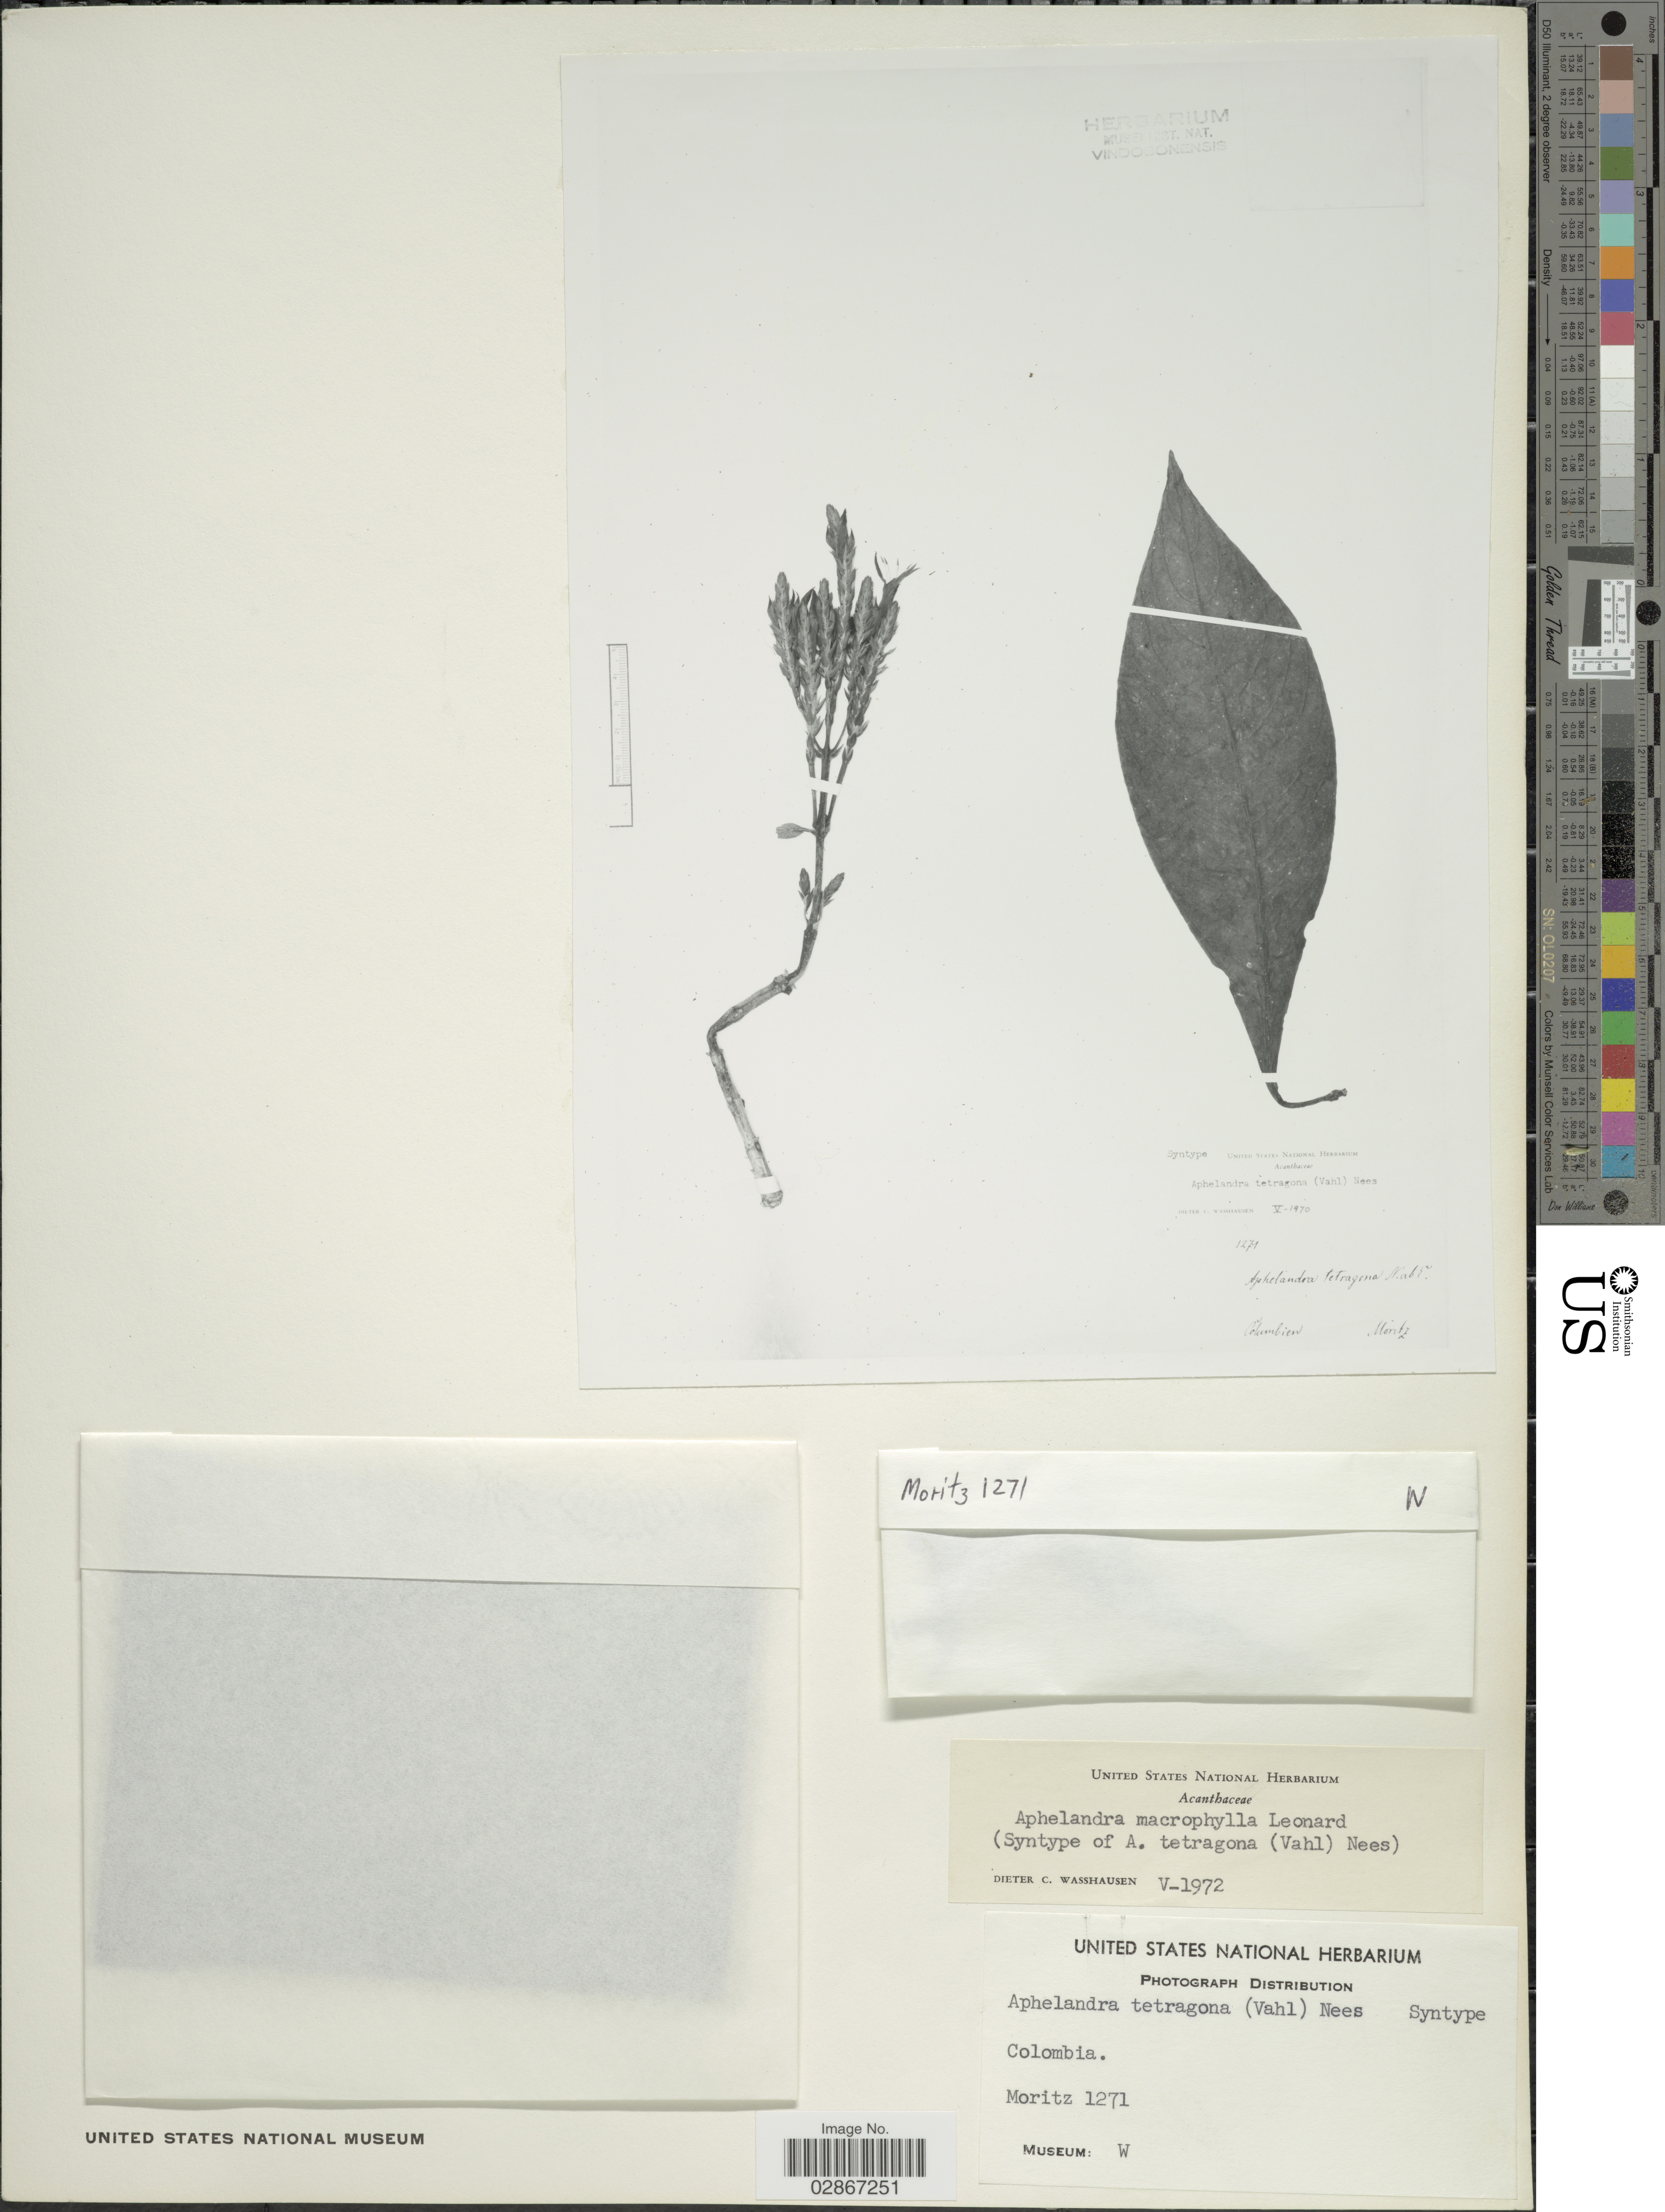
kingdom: Plantae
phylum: Tracheophyta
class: Magnoliopsida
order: Lamiales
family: Acanthaceae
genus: Aphelandra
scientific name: Aphelandra macrophylla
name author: Leonard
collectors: Moritz, --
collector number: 1271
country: Colombia